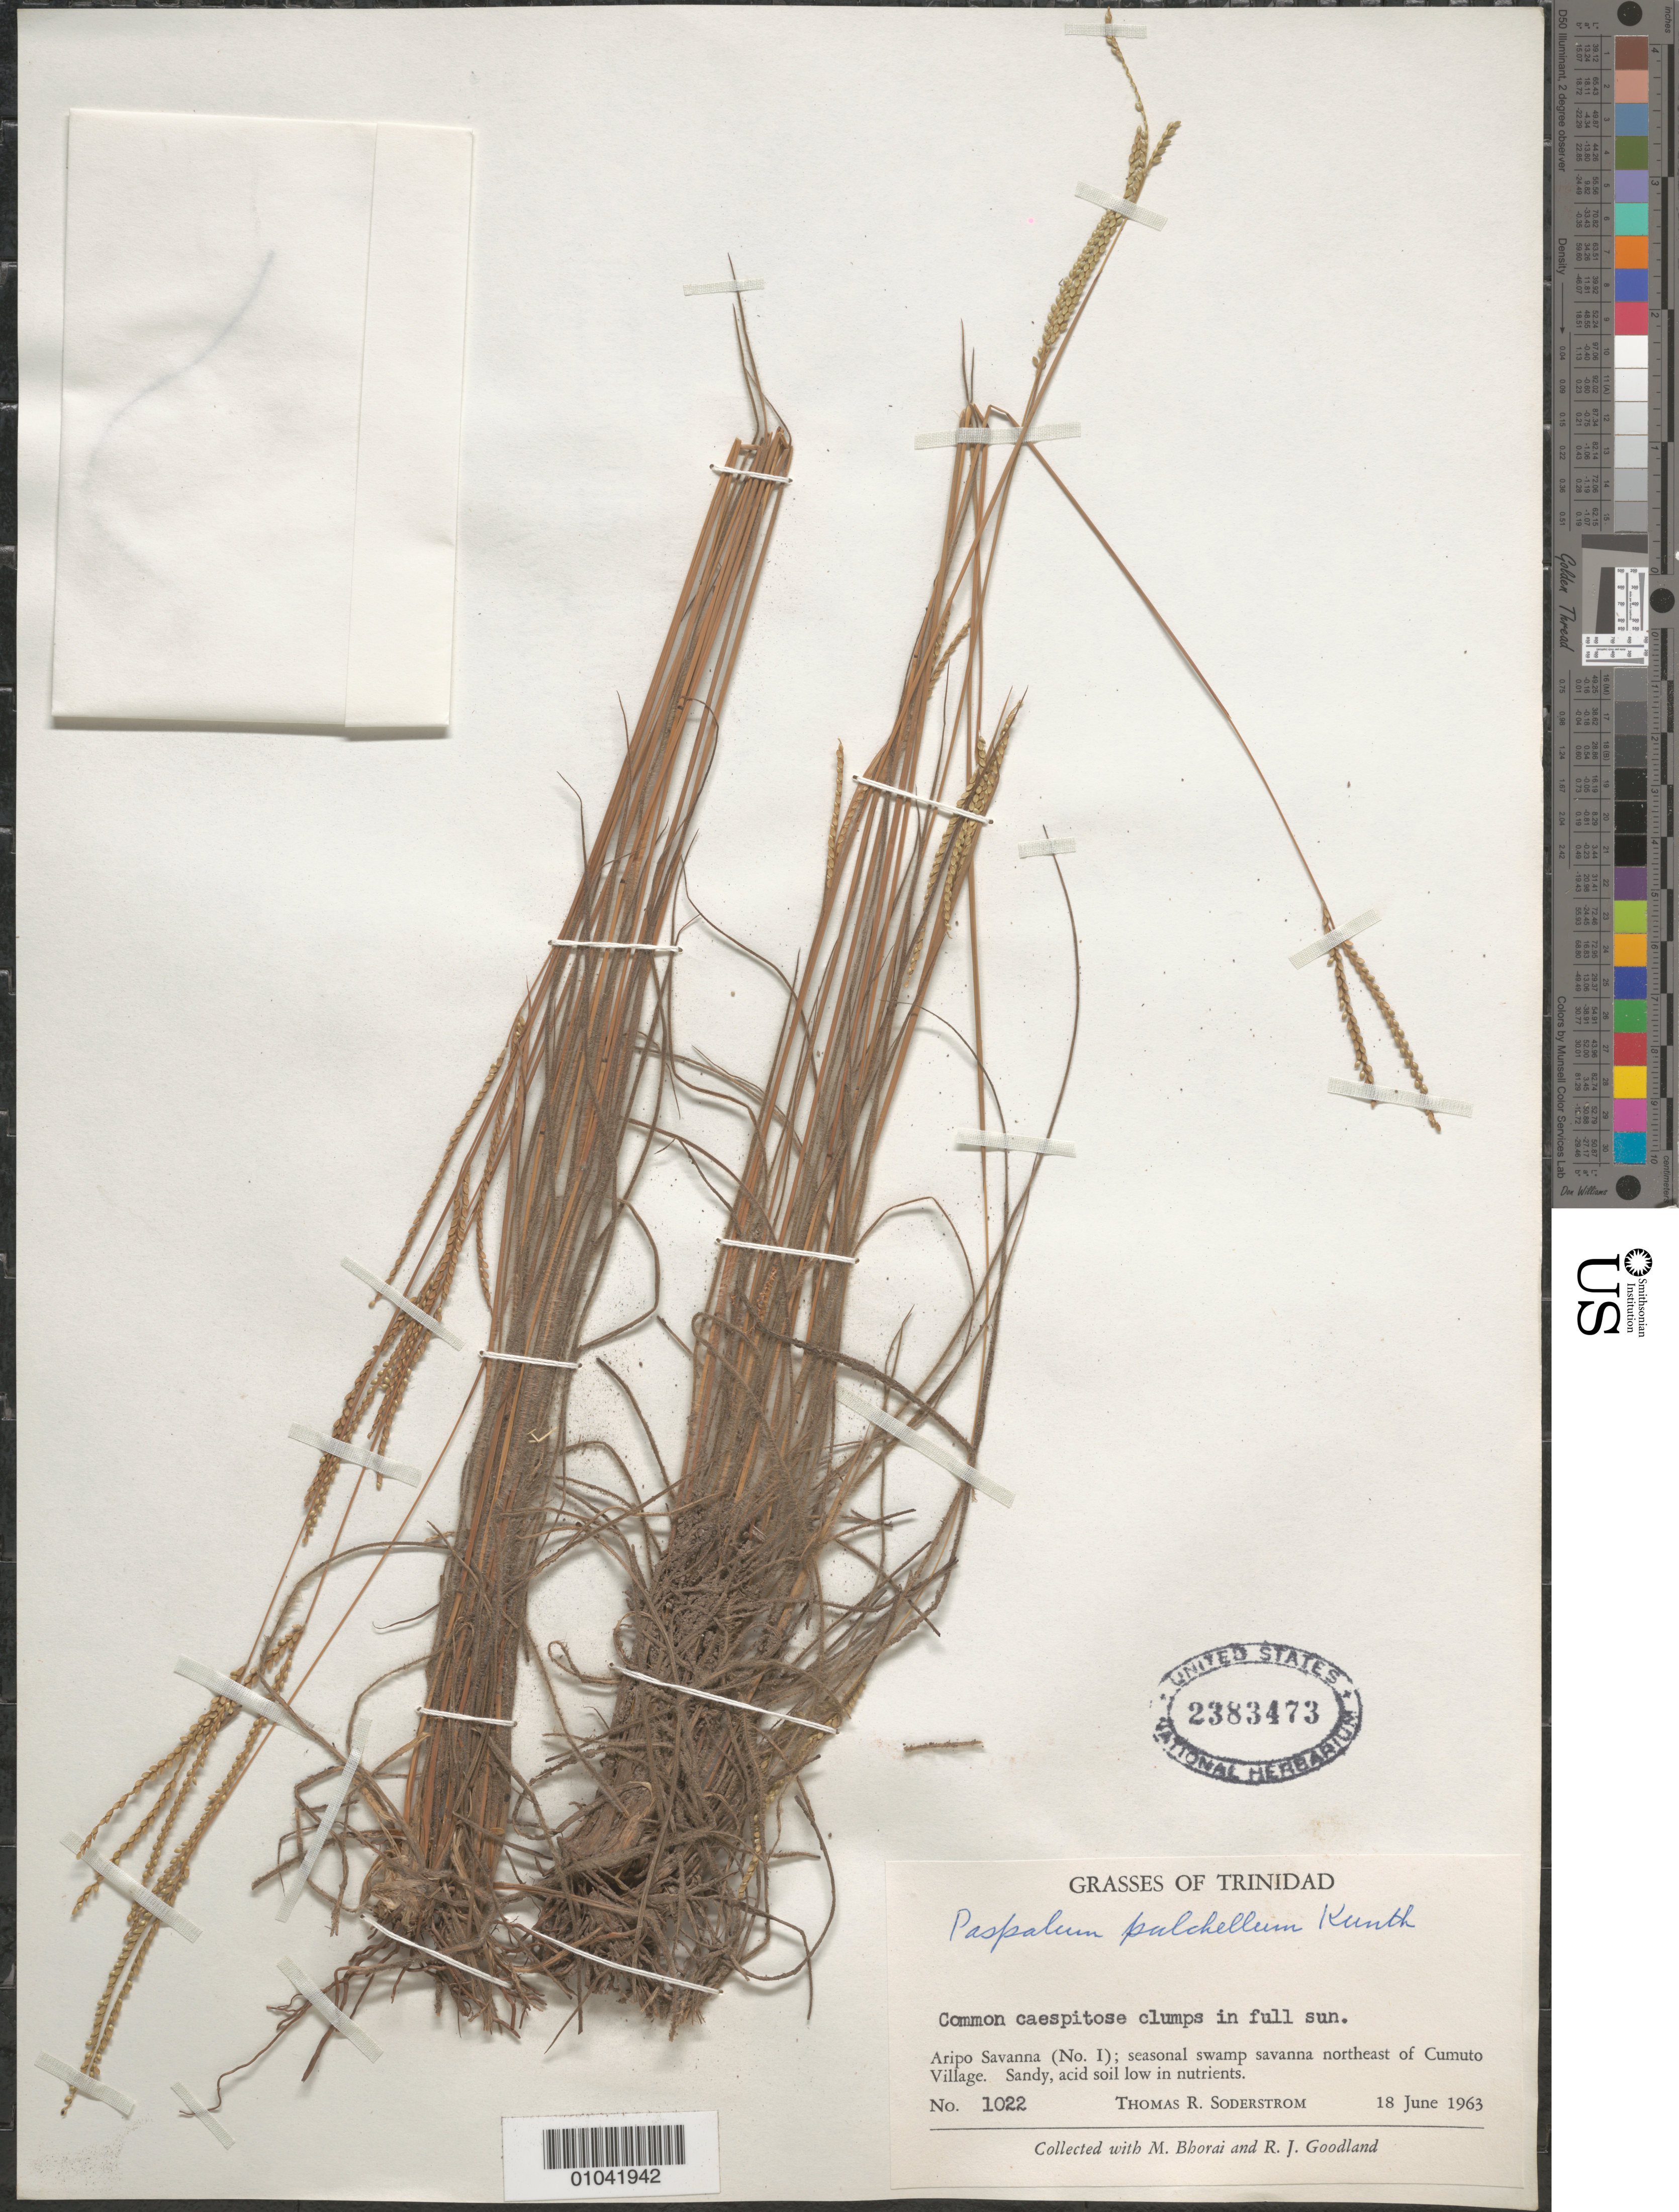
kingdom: Plantae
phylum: Tracheophyta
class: Liliopsida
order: Poales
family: Poaceae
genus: Paspalum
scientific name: Paspalum pulchellum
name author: Kunth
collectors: M. Bhorai, T. R. Soderstrom & R. Goodland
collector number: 1022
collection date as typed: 18 Jun 1963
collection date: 1963-06-18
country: Trinidad and Tobago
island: Trinidad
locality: Aripo savanna, NE of Cumuto Village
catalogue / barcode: US 2383473